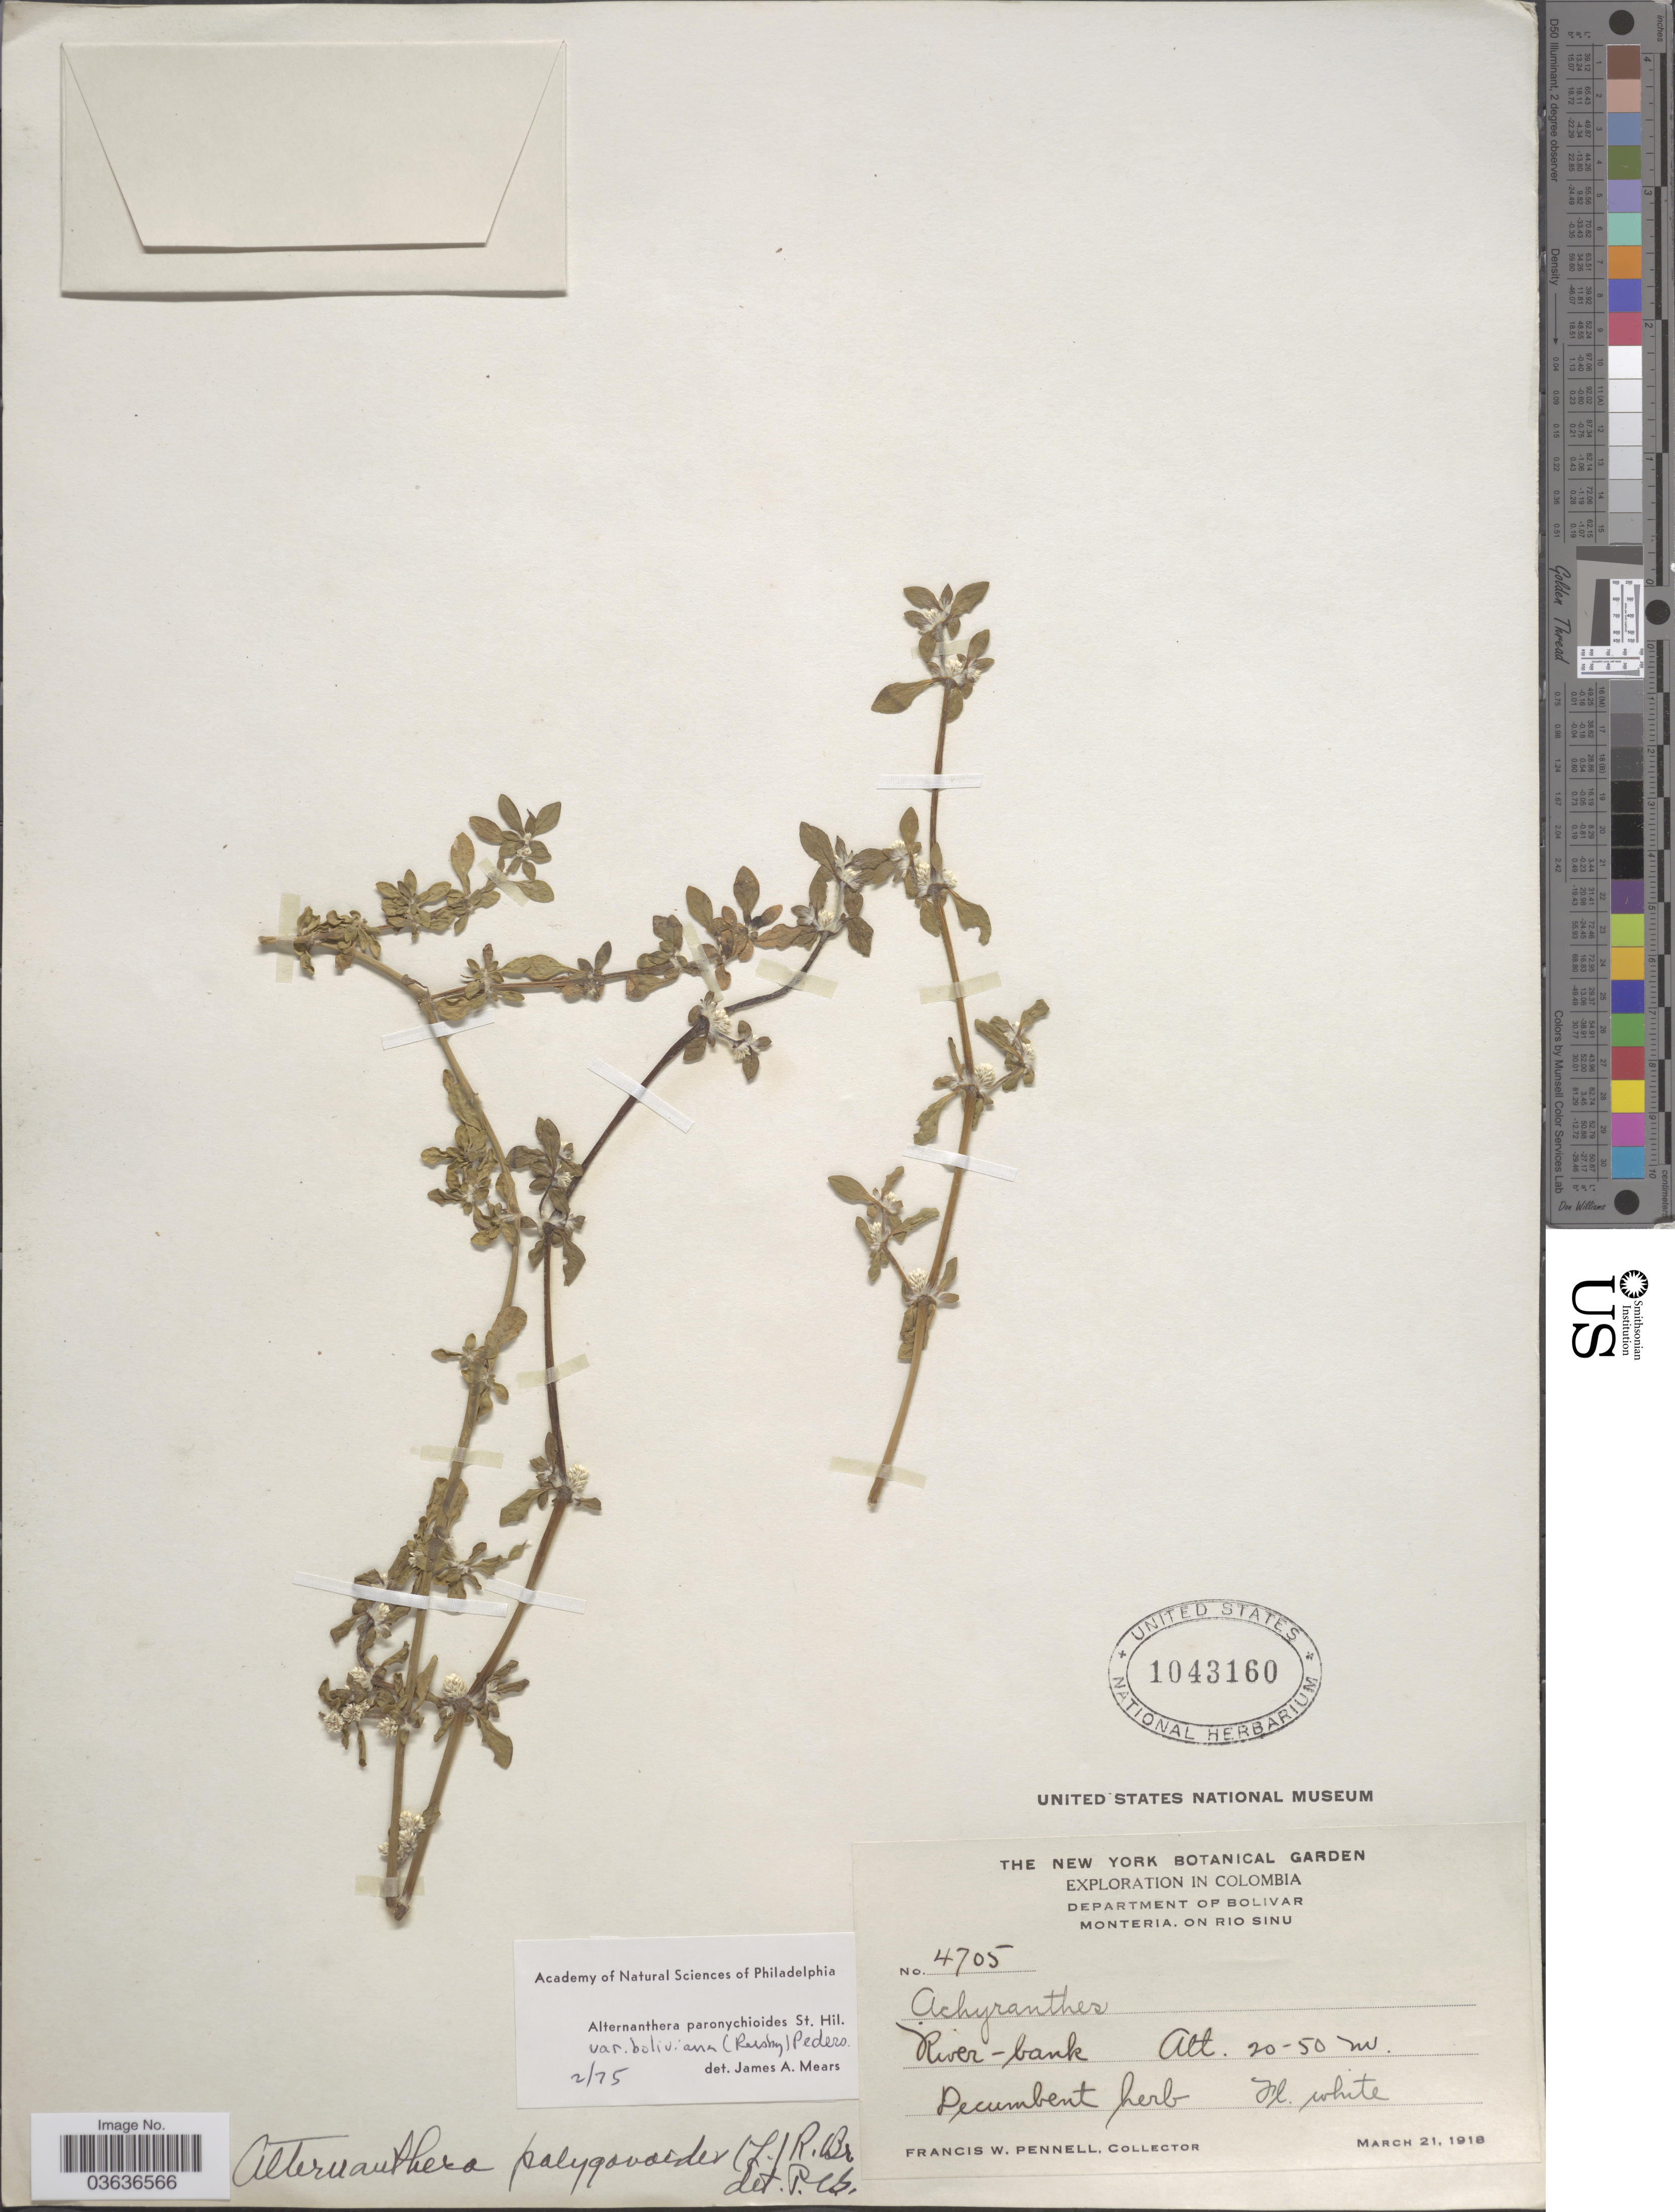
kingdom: Plantae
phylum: Tracheophyta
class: Magnoliopsida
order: Caryophyllales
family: Amaranthaceae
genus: Alternanthera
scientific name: Alternanthera paronychioides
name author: A. St.-Hil.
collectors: F. W. Pennell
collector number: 4705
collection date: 1918-03-21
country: Colombia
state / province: Bolívar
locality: Department of Bolivar. Monteria, on Rio Sinu.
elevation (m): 20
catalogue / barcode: US 1043160